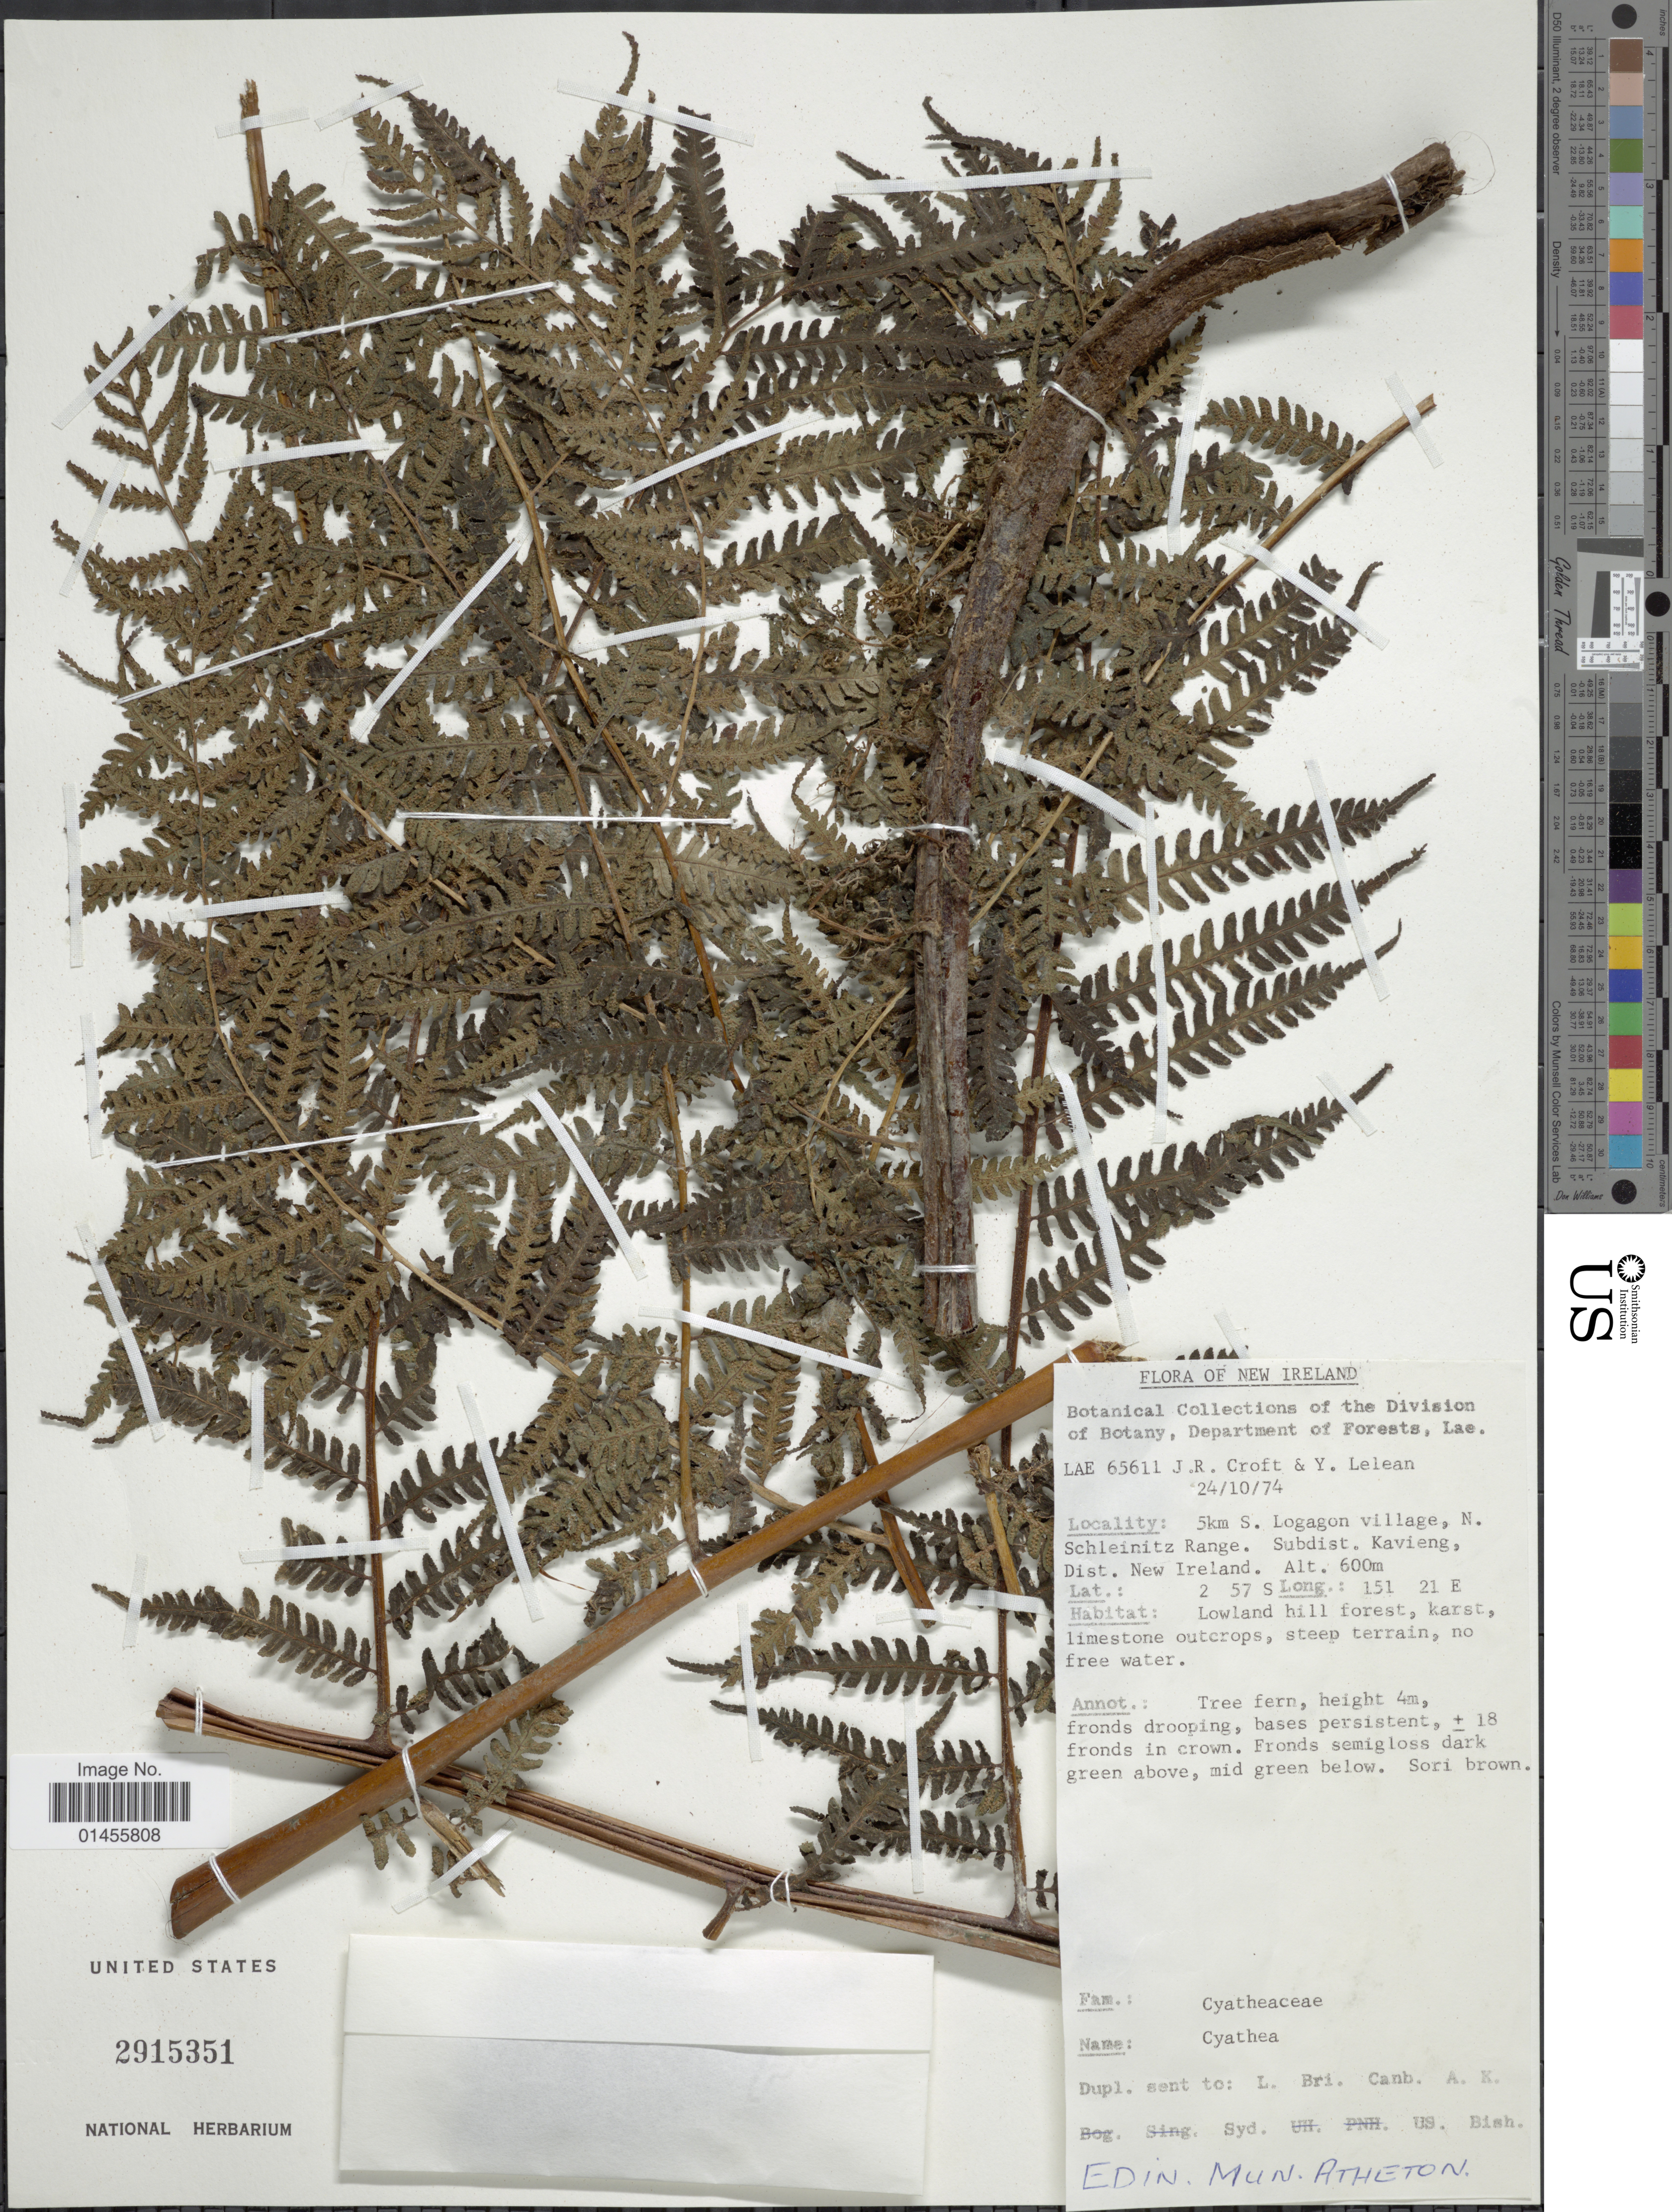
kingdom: Plantae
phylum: Tracheophyta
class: Polypodiopsida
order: Cyatheales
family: Cyatheaceae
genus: Alsophila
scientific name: Alsophila sp.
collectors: J. R. Croft & Y. Lelean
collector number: LAE 65611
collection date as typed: Transcribed d/m/y: 24/10/74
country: Papua New Guinea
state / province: New Ireland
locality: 5 km S. of Logagon village, N. Schleinitz Range. Subdist. Kavieng. Dist. New Ireland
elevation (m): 600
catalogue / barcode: US 2915351